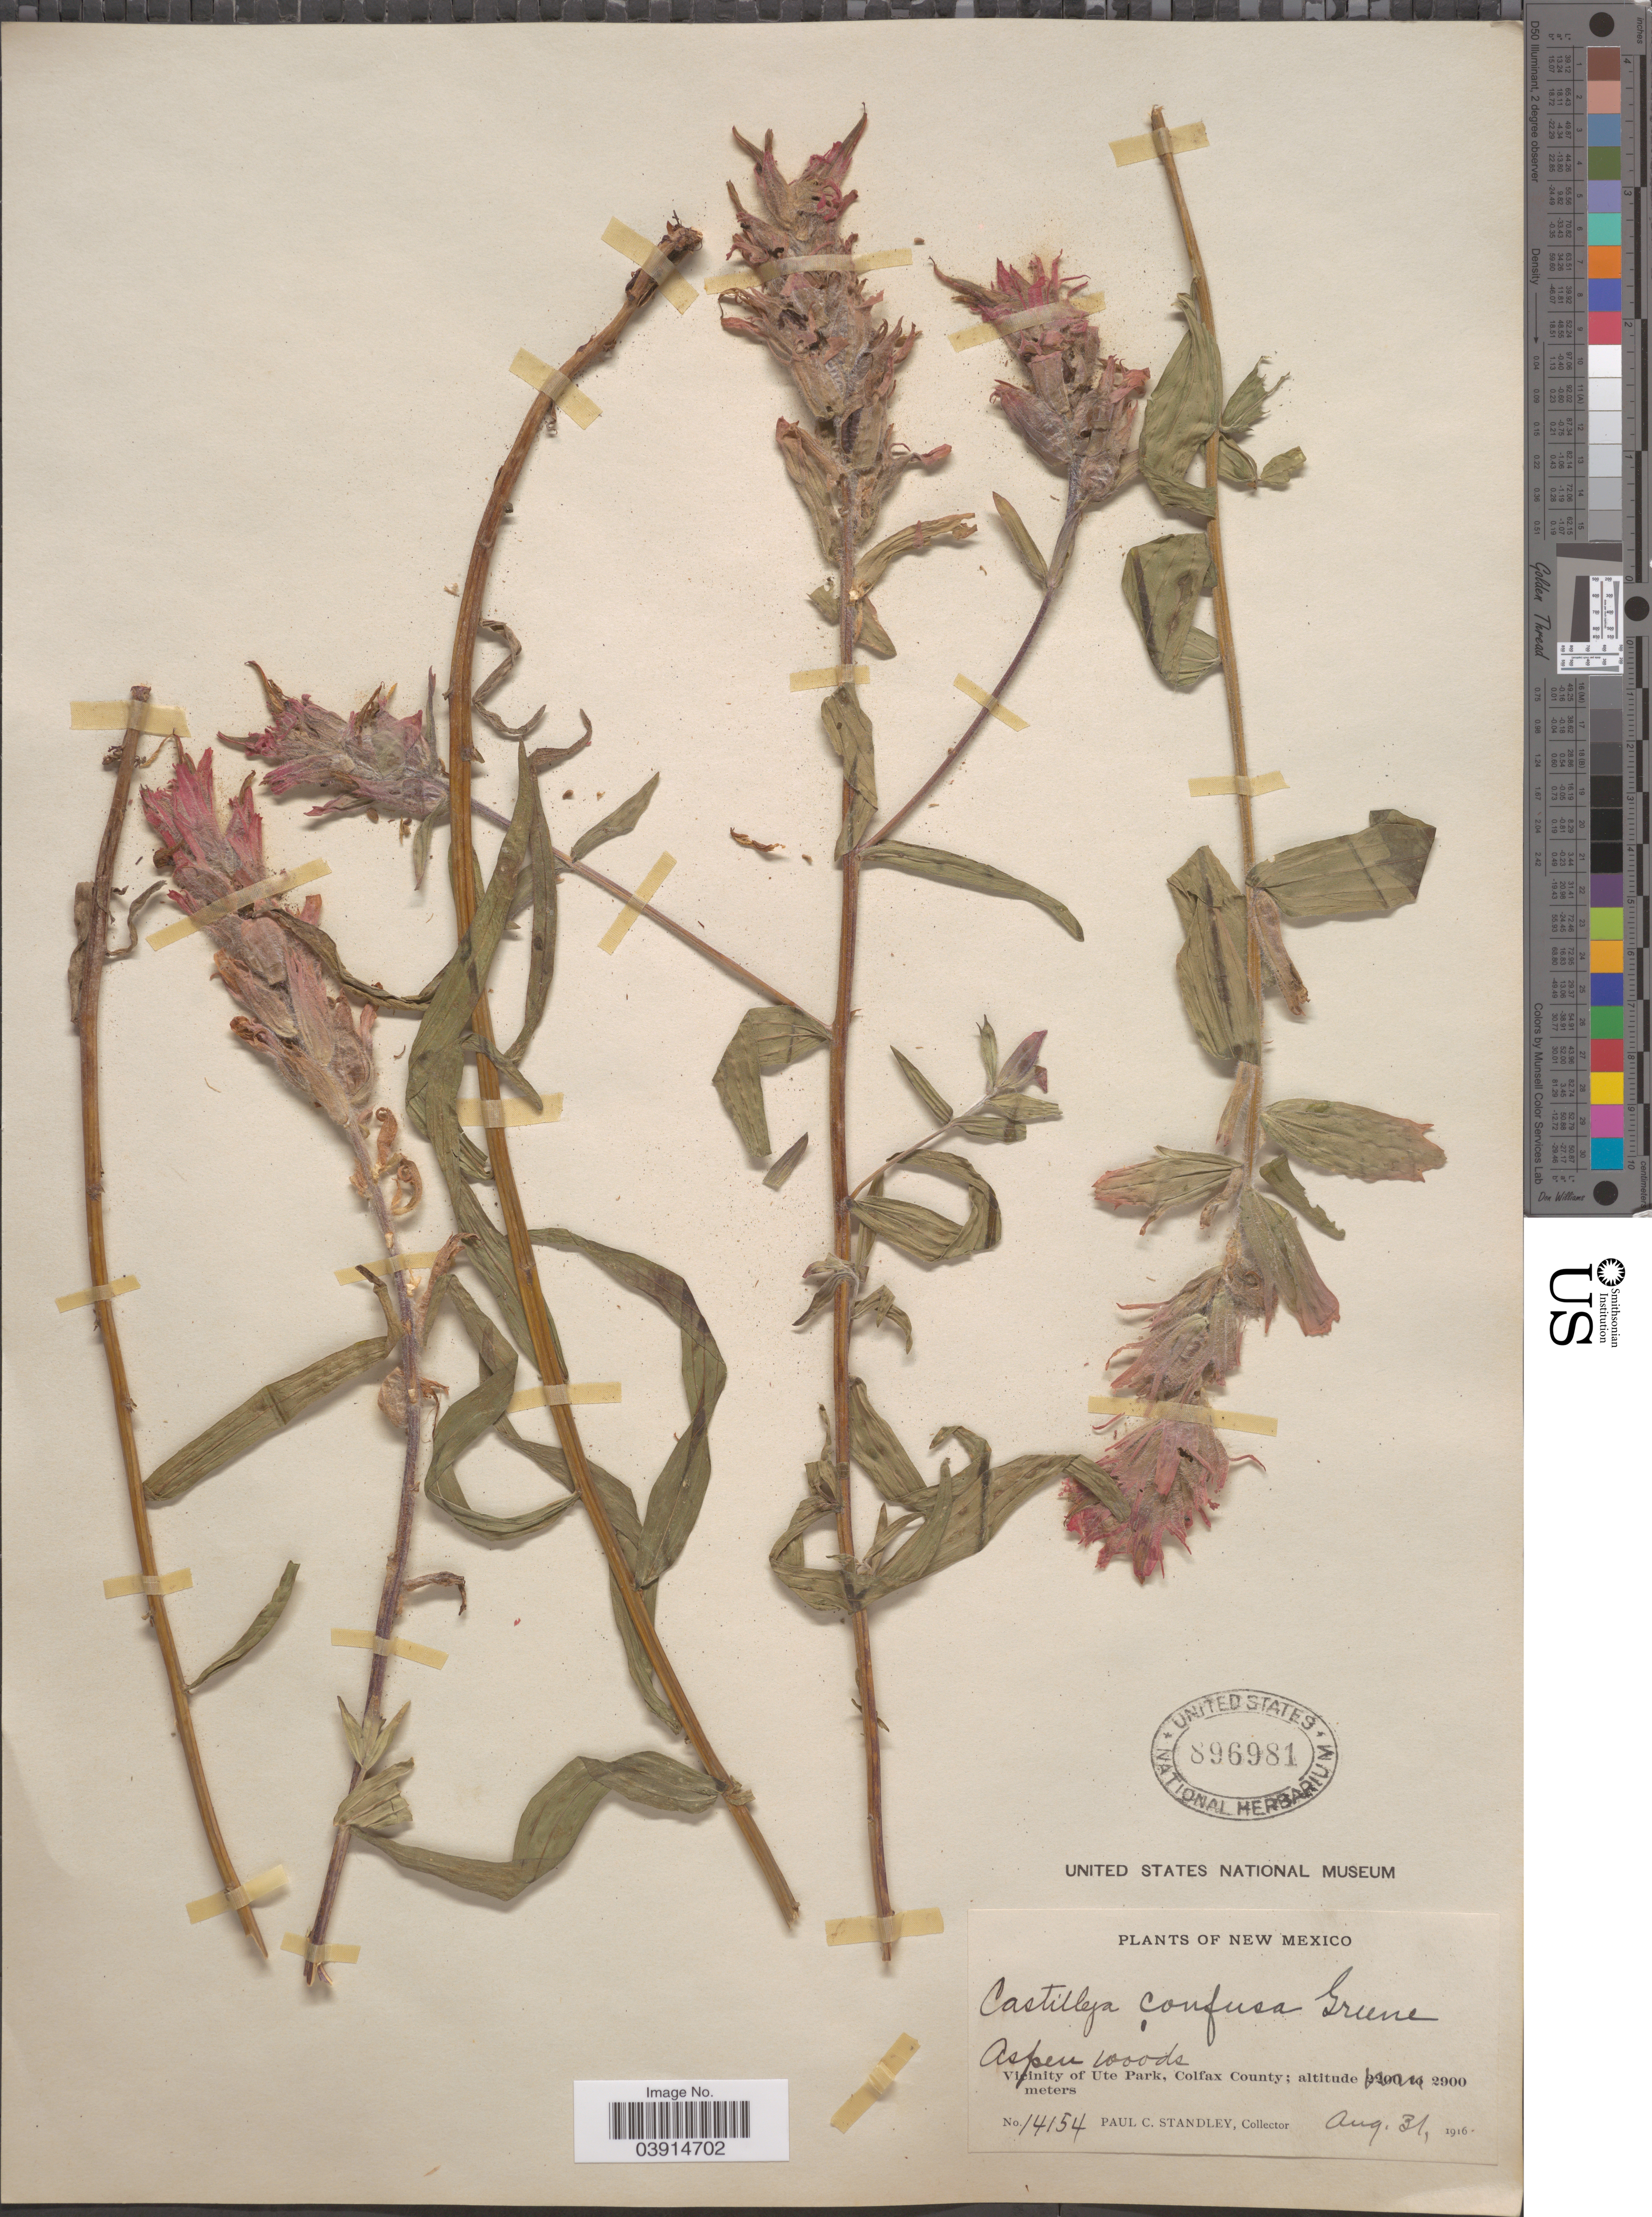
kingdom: Plantae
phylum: Tracheophyta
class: Magnoliopsida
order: Lamiales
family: Orobanchaceae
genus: Castilleja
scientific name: Castilleja sp.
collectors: P. C. Standley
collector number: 14154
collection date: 1916-08-31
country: United States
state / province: New Mexico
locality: Vicinity of Ute Park, Colfax County.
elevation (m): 2900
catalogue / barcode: US 896981